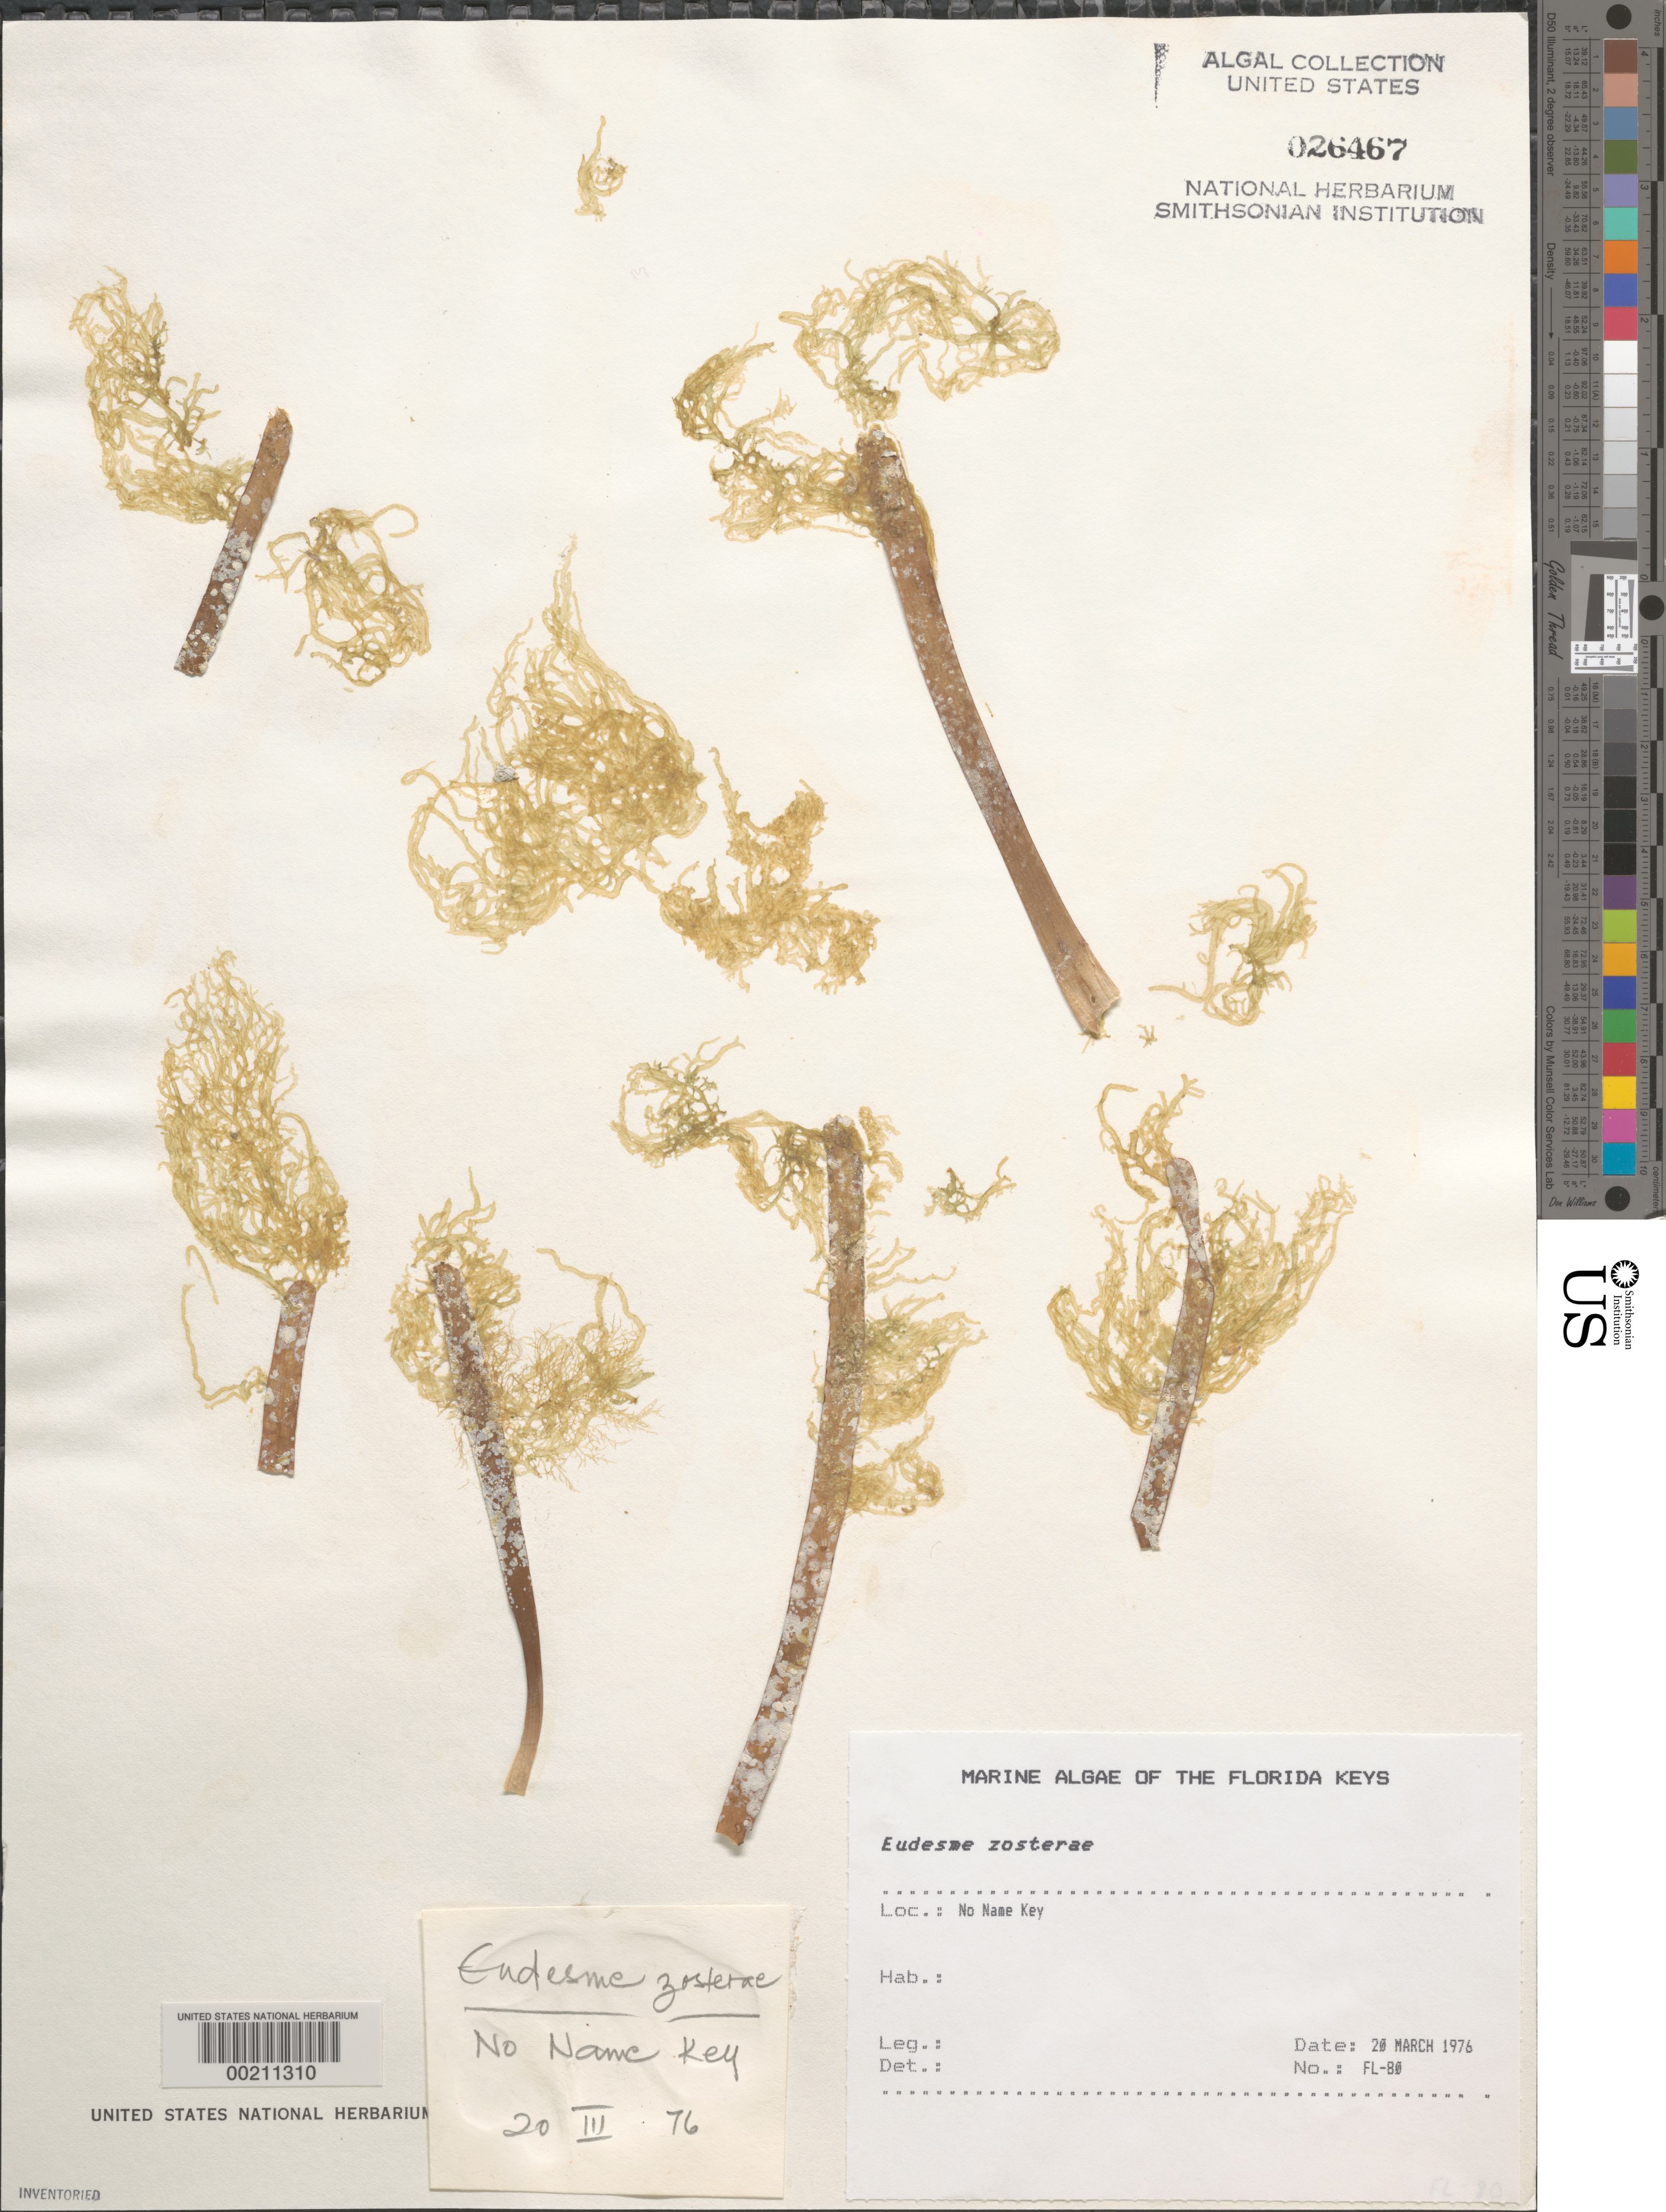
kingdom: Chromista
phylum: Ochrophyta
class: Phaeophyceae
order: Ectocarpales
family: Chordariaceae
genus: Cladosiphon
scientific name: Cladosiphon zosterae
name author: (J. Agardh) Kylin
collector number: FL-80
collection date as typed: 20 Mar 1976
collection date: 1976-03-20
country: United States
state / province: Florida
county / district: Monroe County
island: No Name Key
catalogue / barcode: US 26467